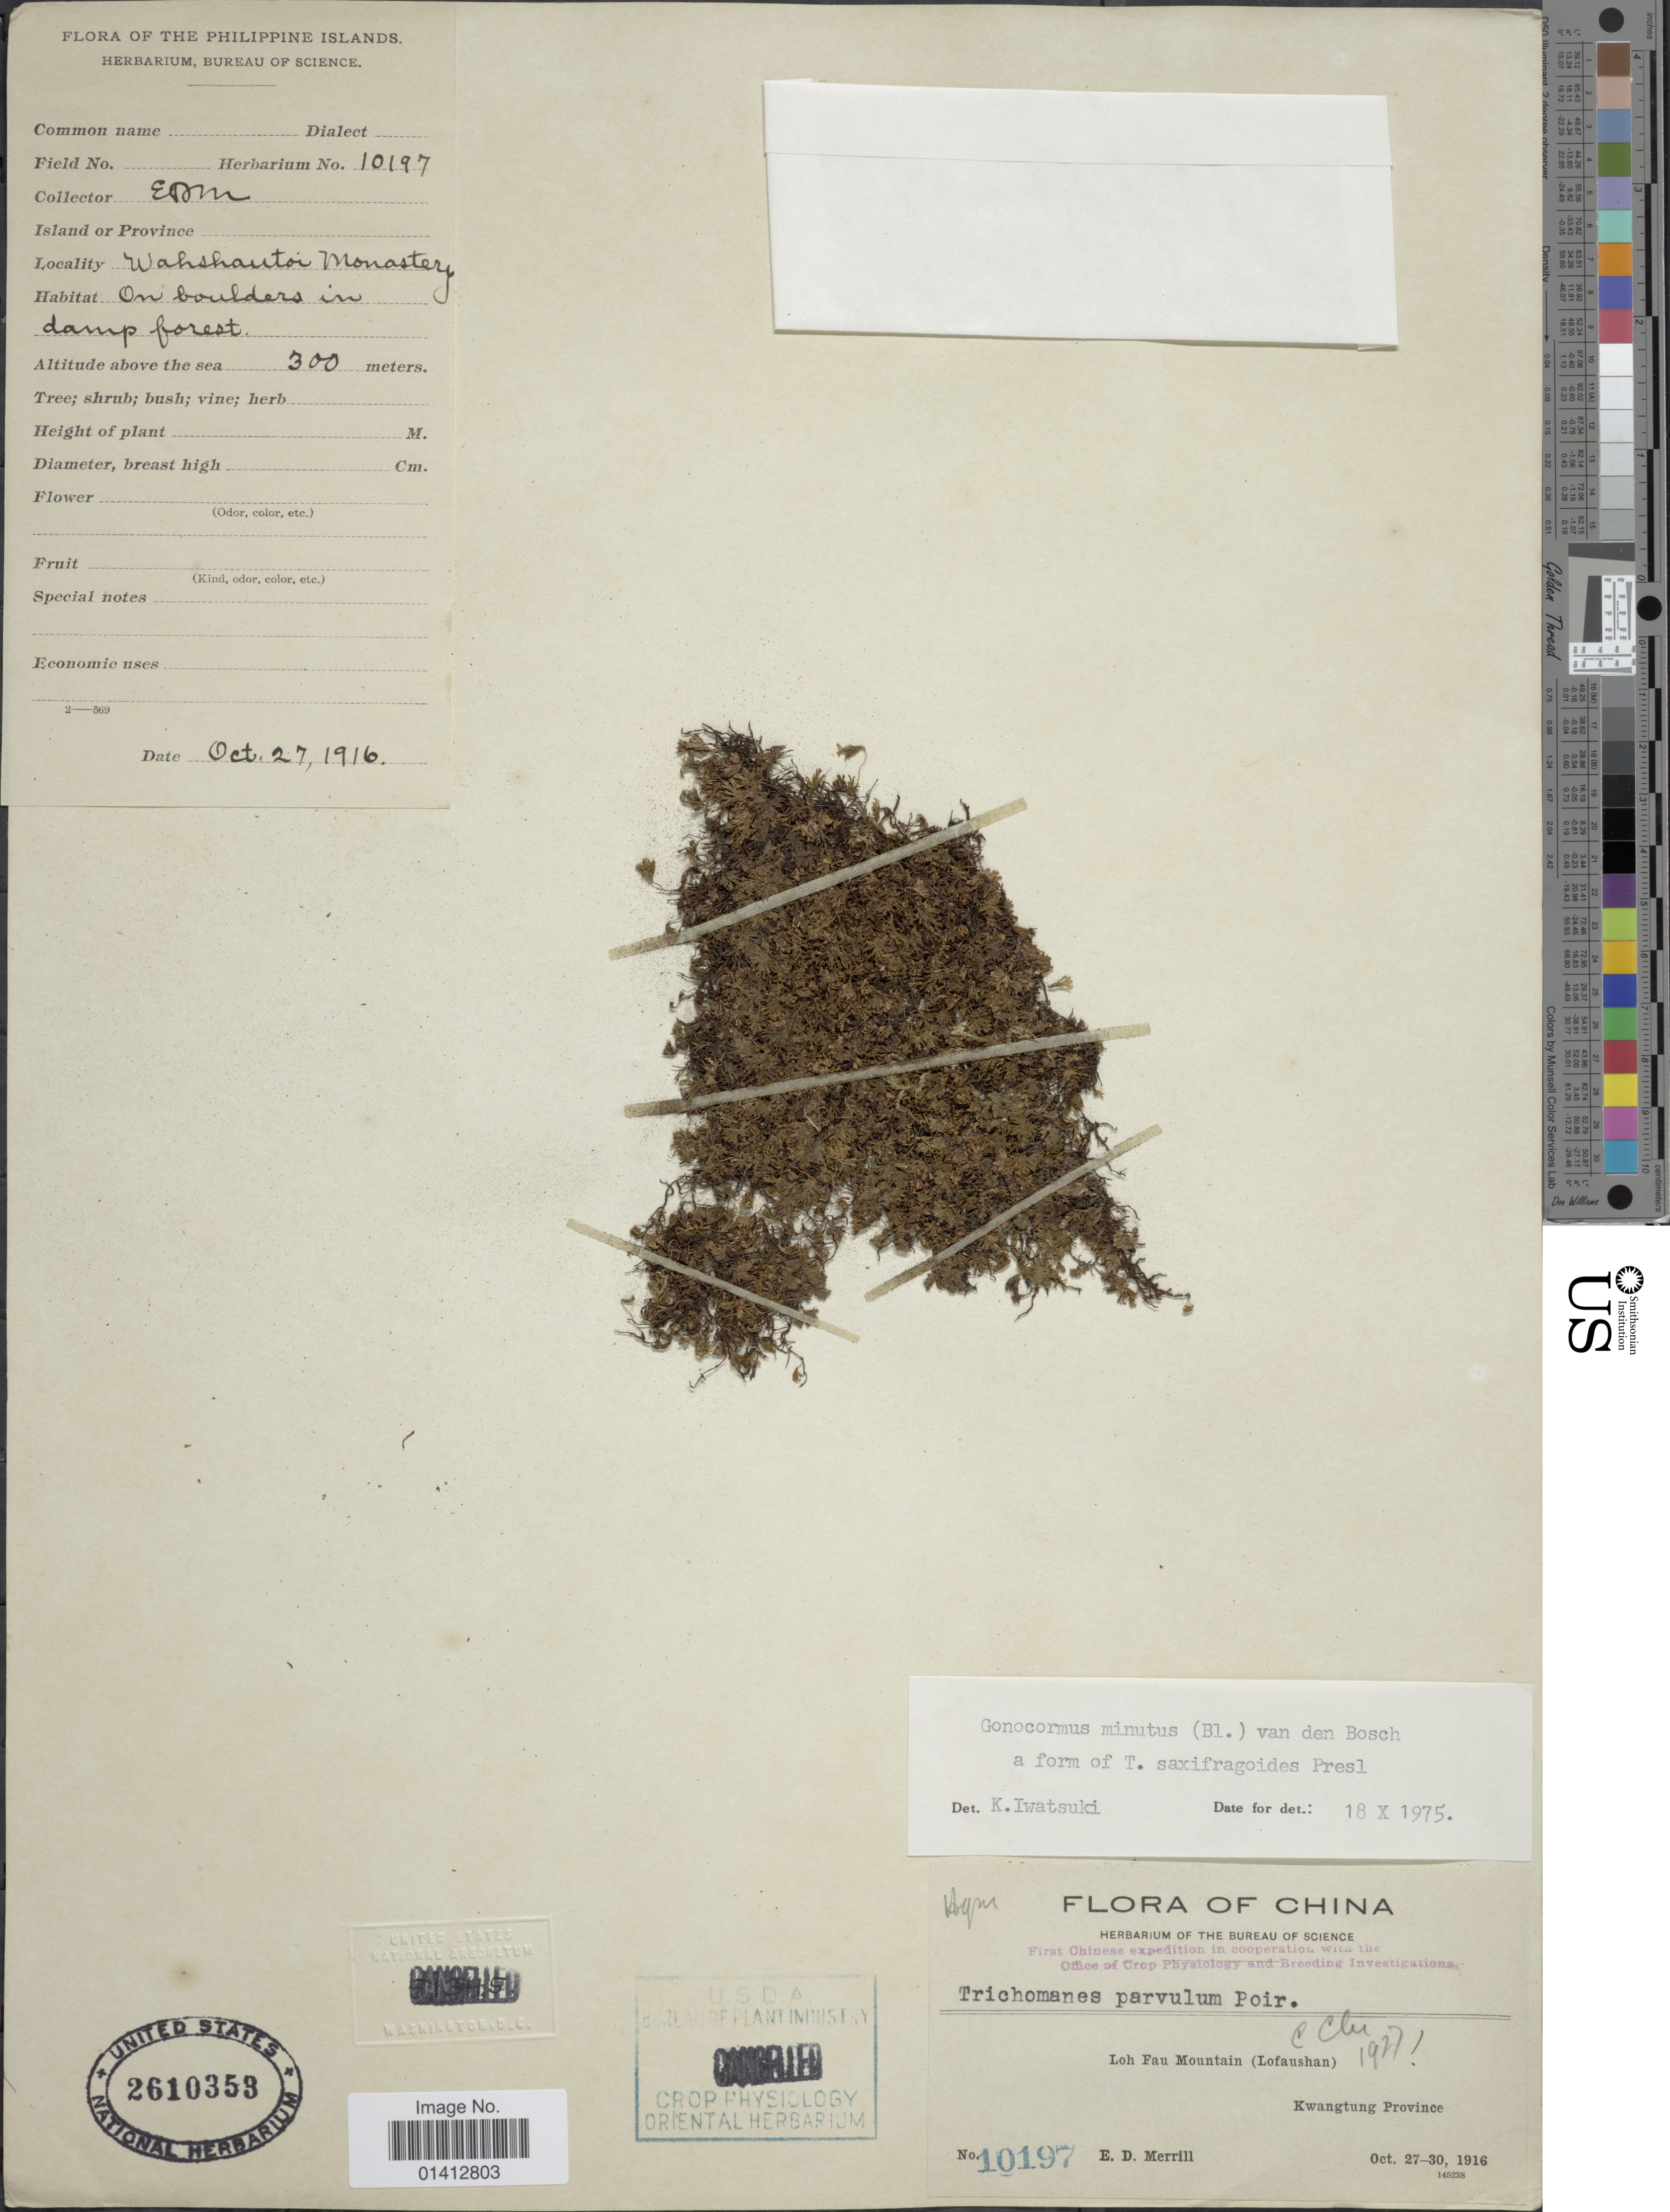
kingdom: Plantae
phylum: Tracheophyta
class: Polypodiopsida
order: Hymenophyllales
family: Hymenophyllaceae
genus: Crepidomanes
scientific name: Crepidomanes minutum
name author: (Blume) K. Iwats.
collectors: E. D. Merrill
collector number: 10197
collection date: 1916-10-27/1916-10-30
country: China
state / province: Guangdong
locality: Loh Fau Mountain (Lofaushan) Kwangtung Province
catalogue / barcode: US 2610353